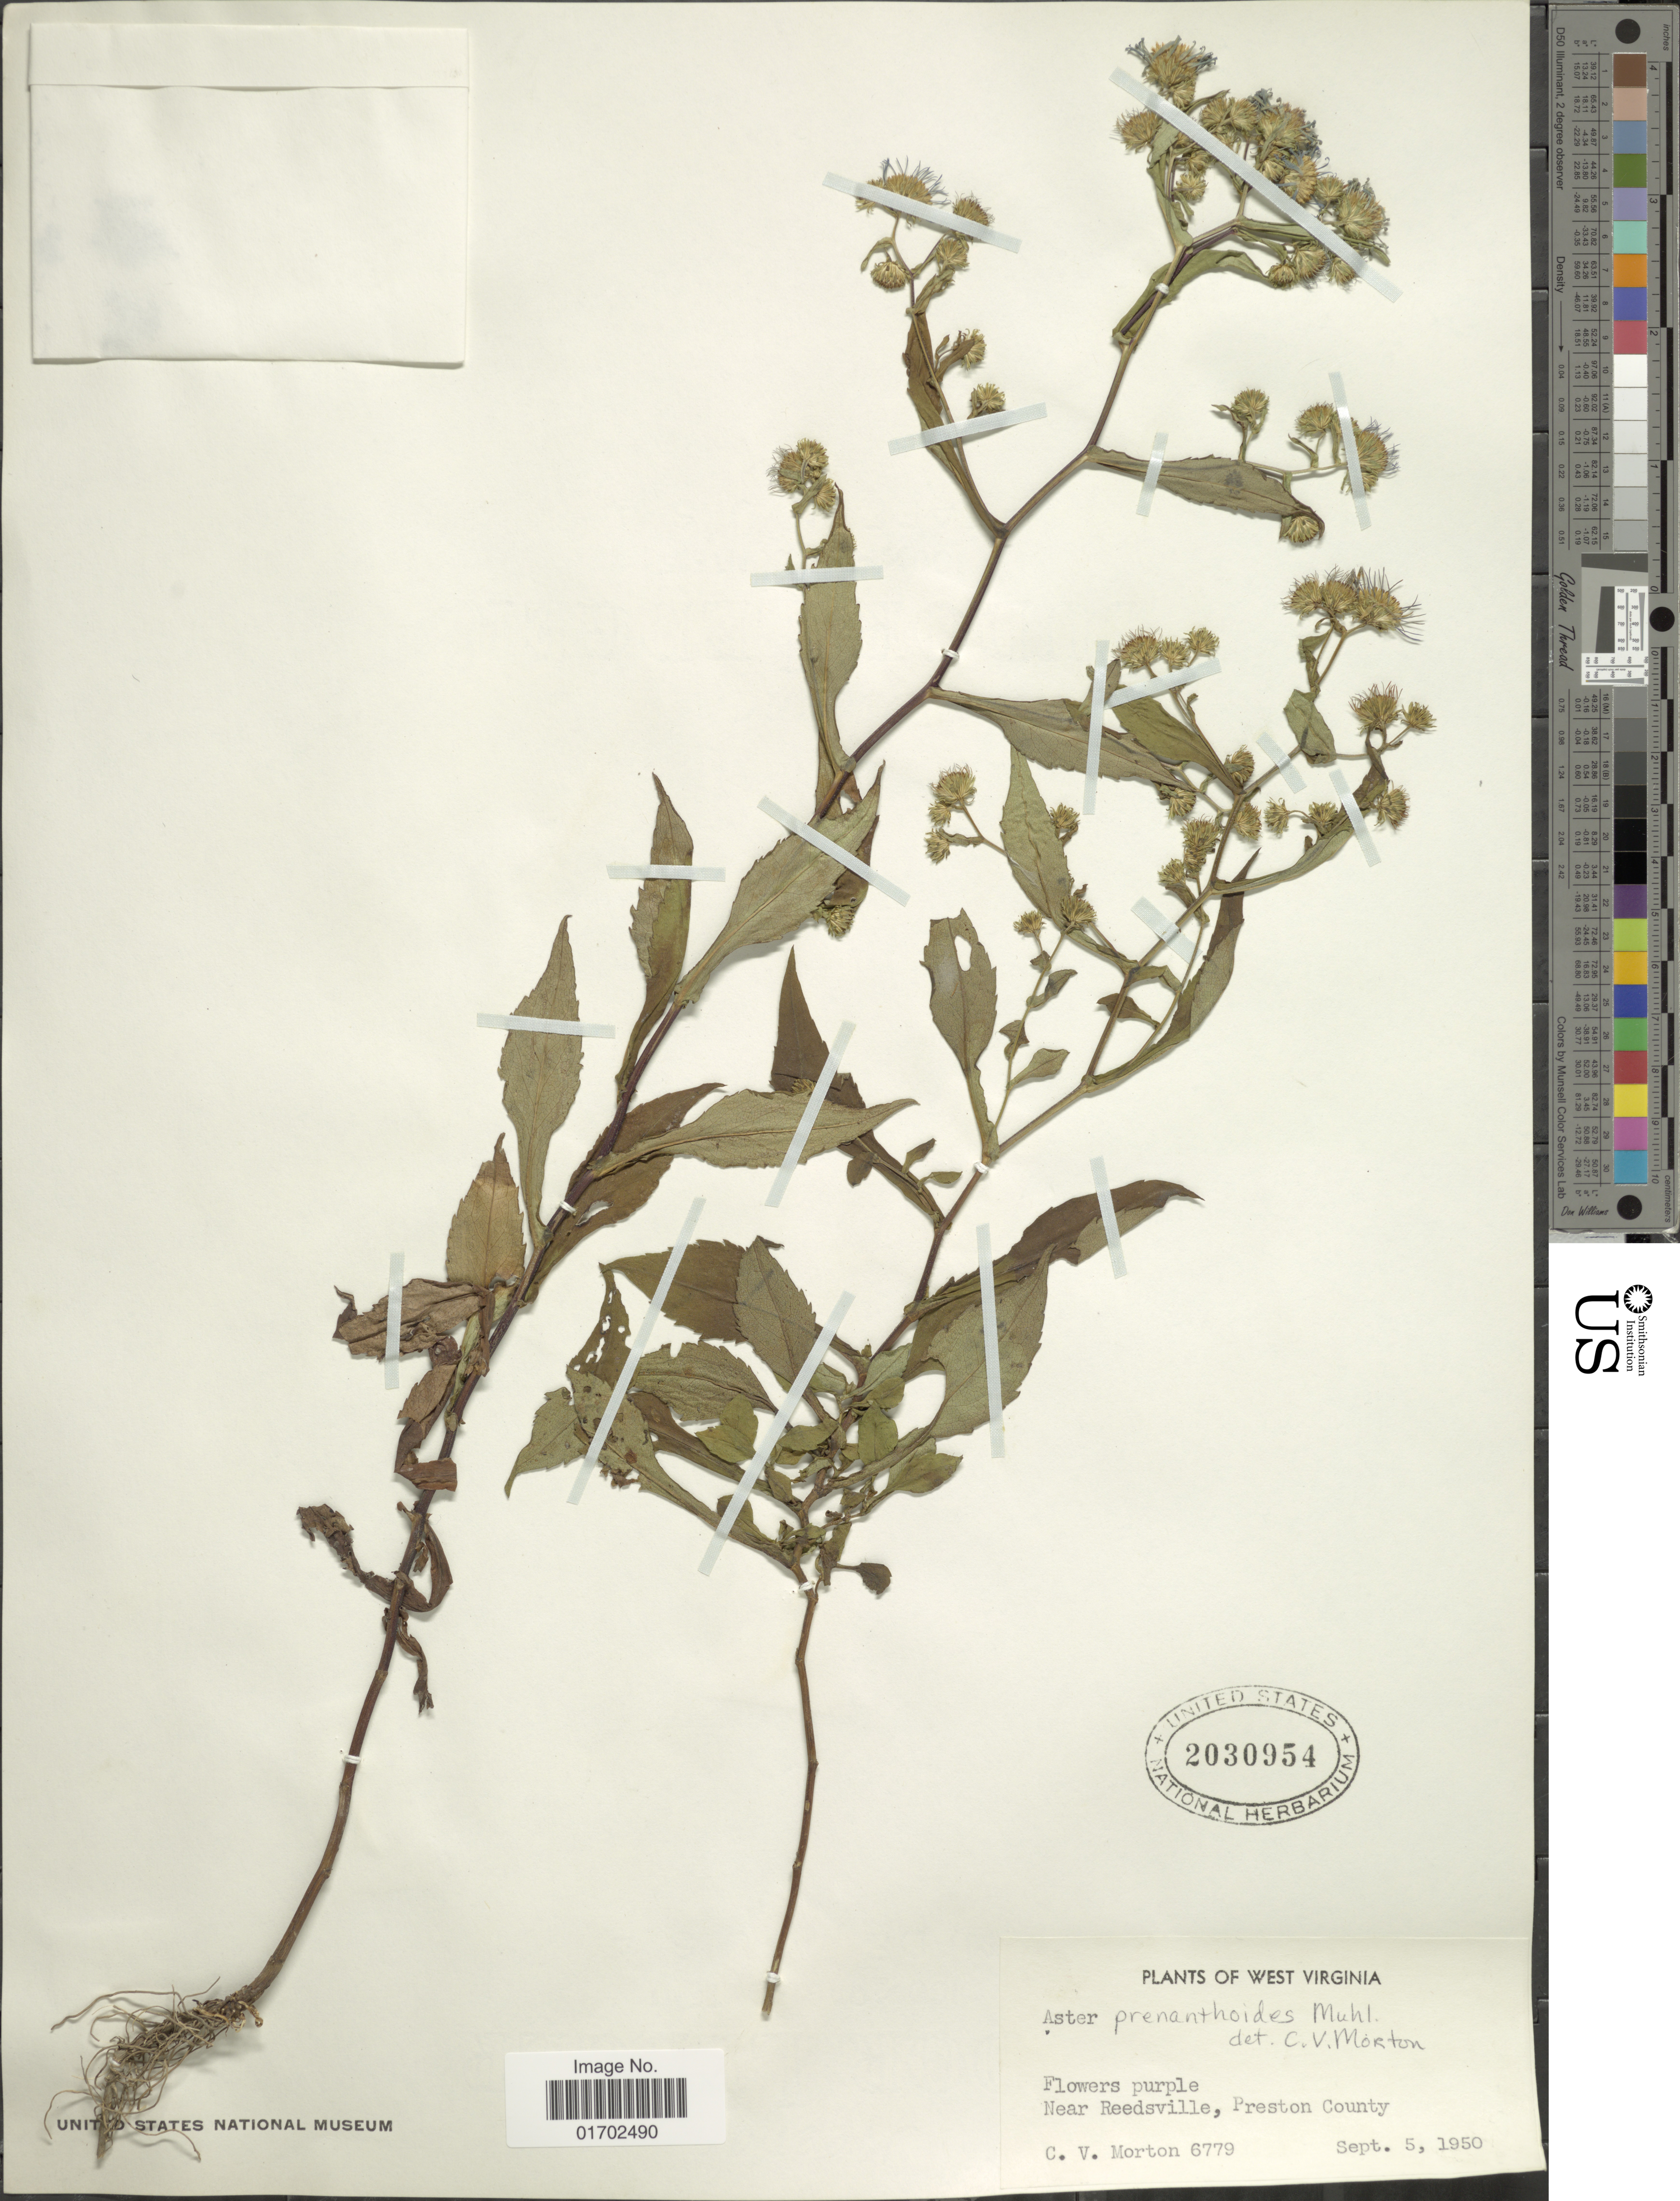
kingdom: Plantae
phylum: Tracheophyta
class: Magnoliopsida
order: Asterales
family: Asteraceae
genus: Symphyotrichum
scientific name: Symphyotrichum prenanthoides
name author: (Muhl. ex Willd.) G.L. Nesom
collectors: C. V. Morton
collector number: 6779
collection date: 1950-09-05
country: United States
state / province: West Virginia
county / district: Preston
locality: Near Reedsville, Preston County.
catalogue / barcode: US 2030954